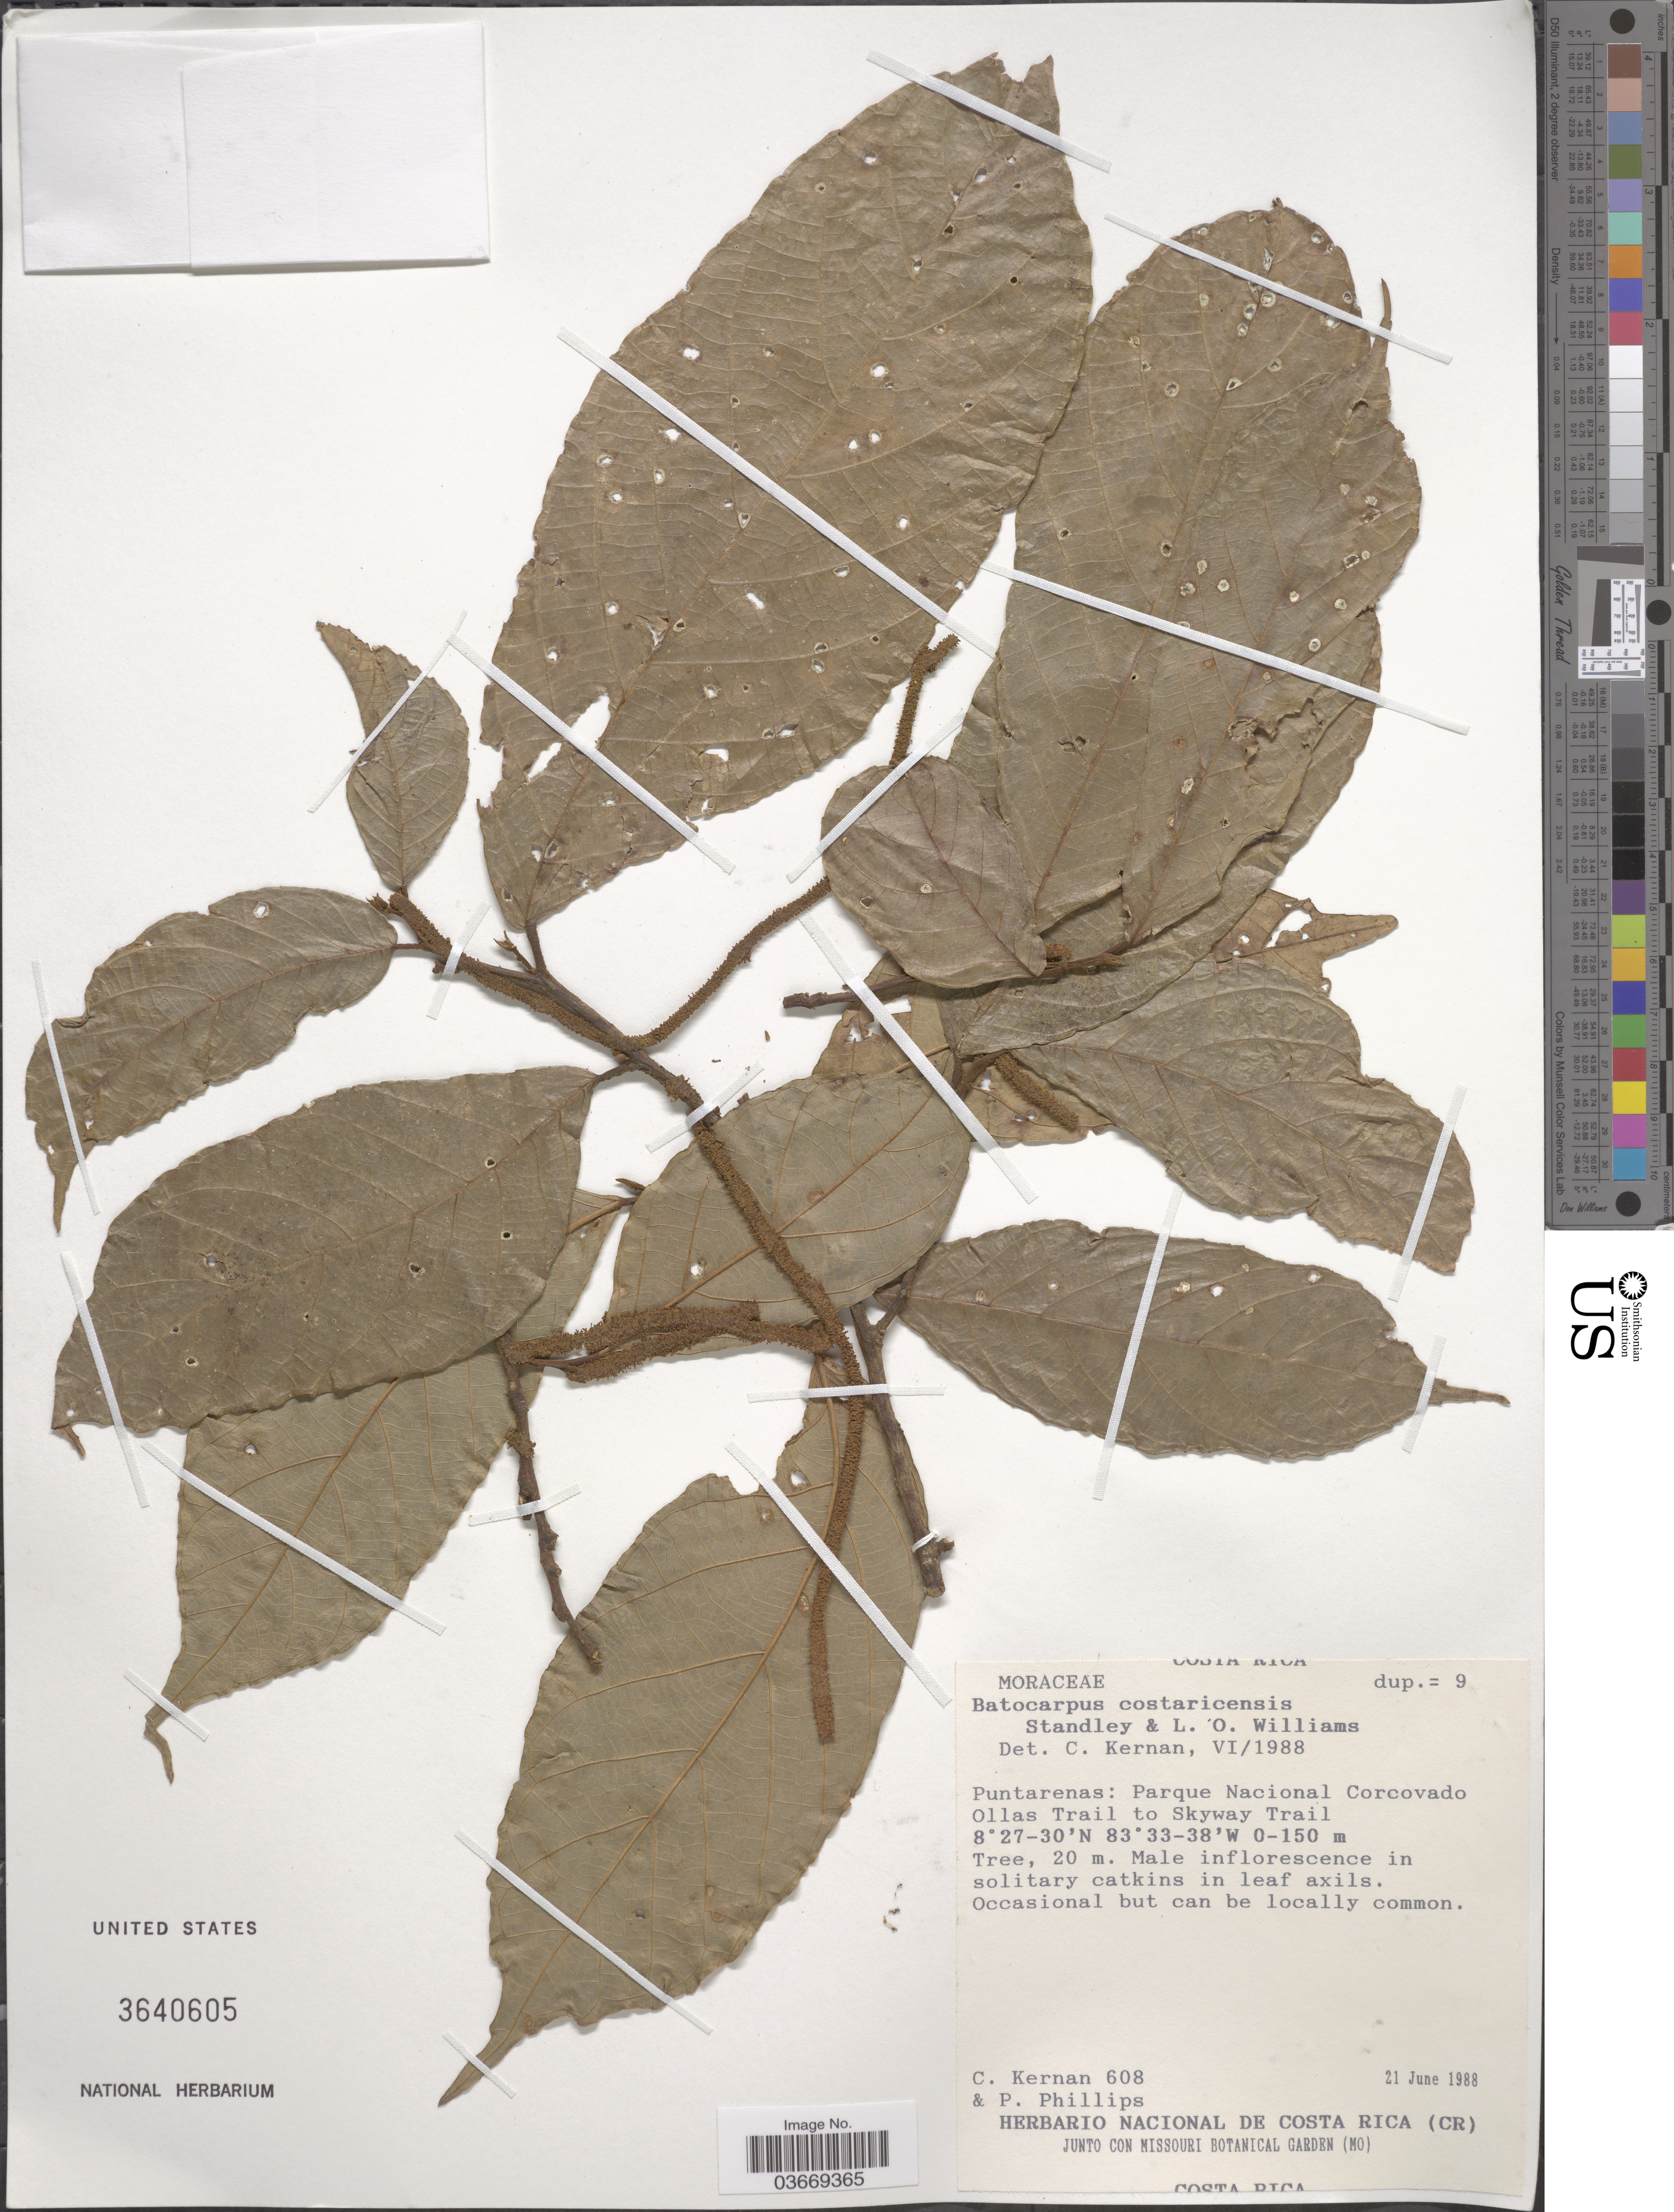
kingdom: Plantae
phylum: Tracheophyta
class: Magnoliopsida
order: Rosales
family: Moraceae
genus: Batocarpus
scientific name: Batocarpus costaricensis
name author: Standl. & L.O. Williams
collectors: C. Kernan & P. Phillips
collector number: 608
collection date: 1988-06-21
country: Costa Rica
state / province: Puntarenas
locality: Parque Nacional Corcovado Ollas Trail to Skyway Trail.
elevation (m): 0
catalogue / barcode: US 3640605